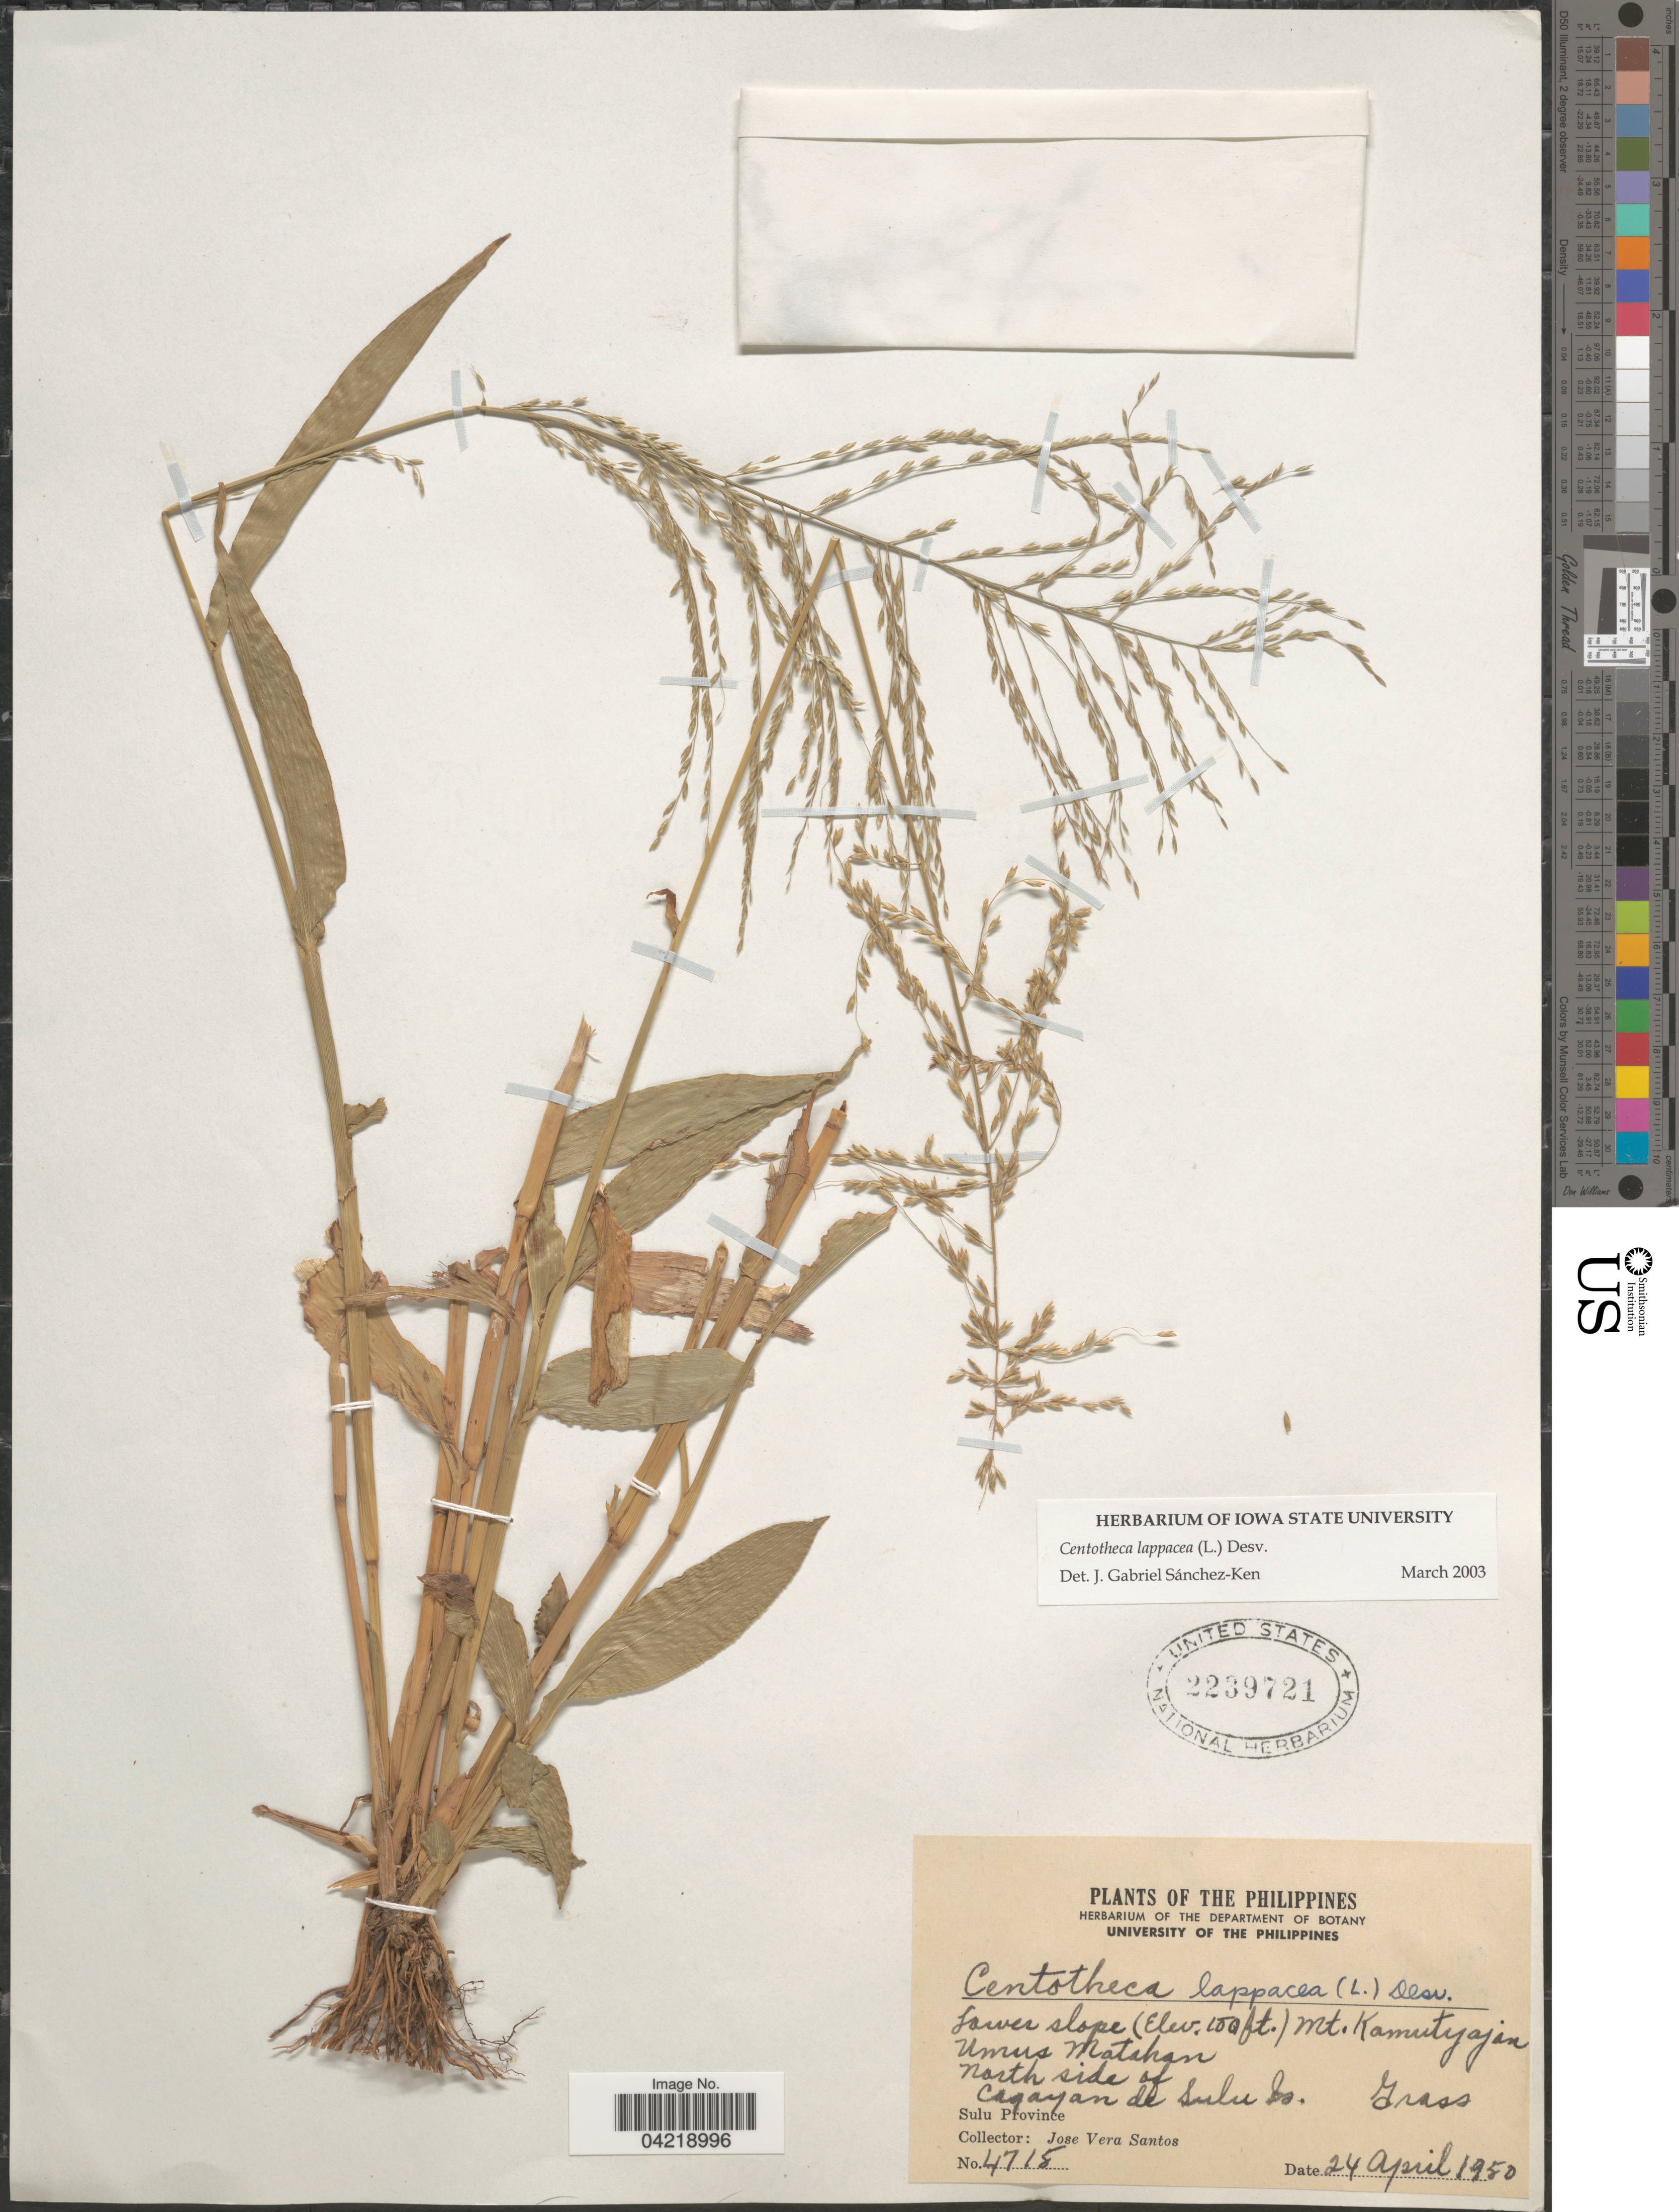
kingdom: Plantae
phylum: Tracheophyta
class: Liliopsida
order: Poales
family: Poaceae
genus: Centotheca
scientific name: Centotheca lappacea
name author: (L.) Desv.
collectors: J. Santos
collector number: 4718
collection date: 1950-04-24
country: Philippines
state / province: Muslim Mindanao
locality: Lower slope Mt. Kamutyajan Umus Matshan. North side of Cagayan de Sulu Is. Sulu Province.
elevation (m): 30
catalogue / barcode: US 2239721